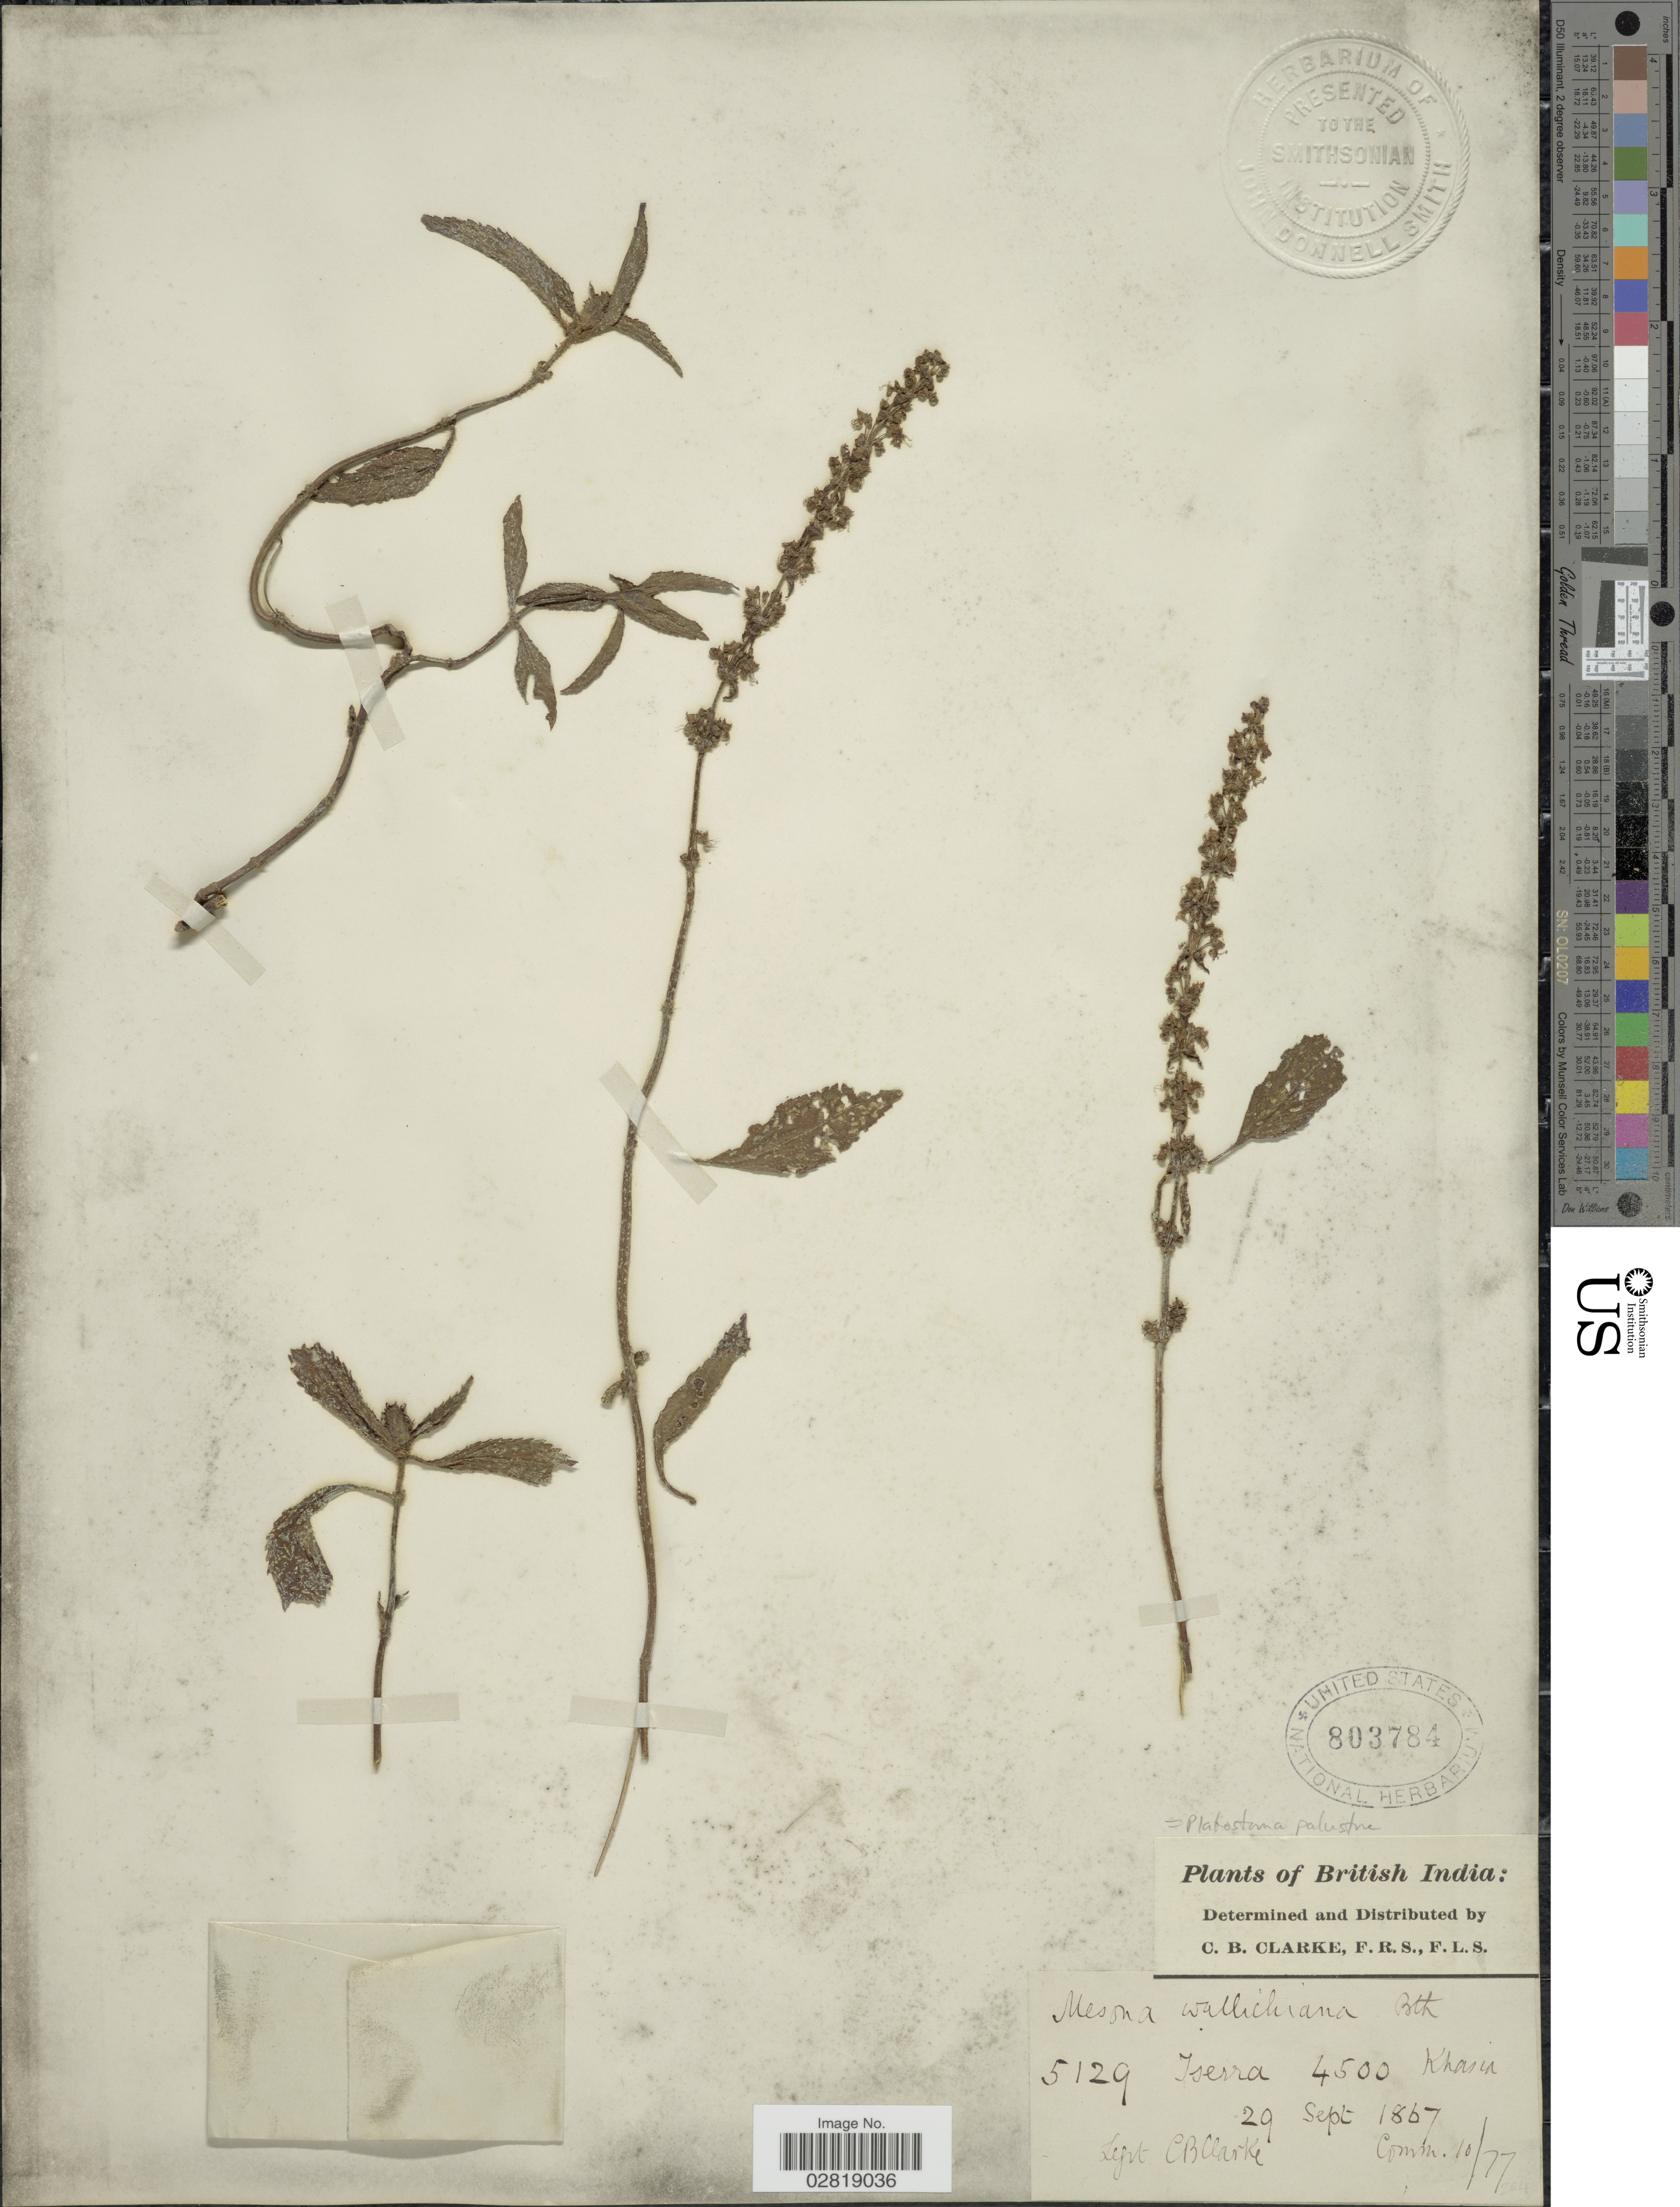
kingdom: Plantae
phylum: Tracheophyta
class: Magnoliopsida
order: Lamiales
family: Lamiaceae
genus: Platostoma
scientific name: Platostoma palustre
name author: (Blume) A.J. Paton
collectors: C. B. Clarke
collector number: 5129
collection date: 1867-09-29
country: India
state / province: Meghalaya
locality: British India. Iserra. Khasia.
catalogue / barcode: US 803784